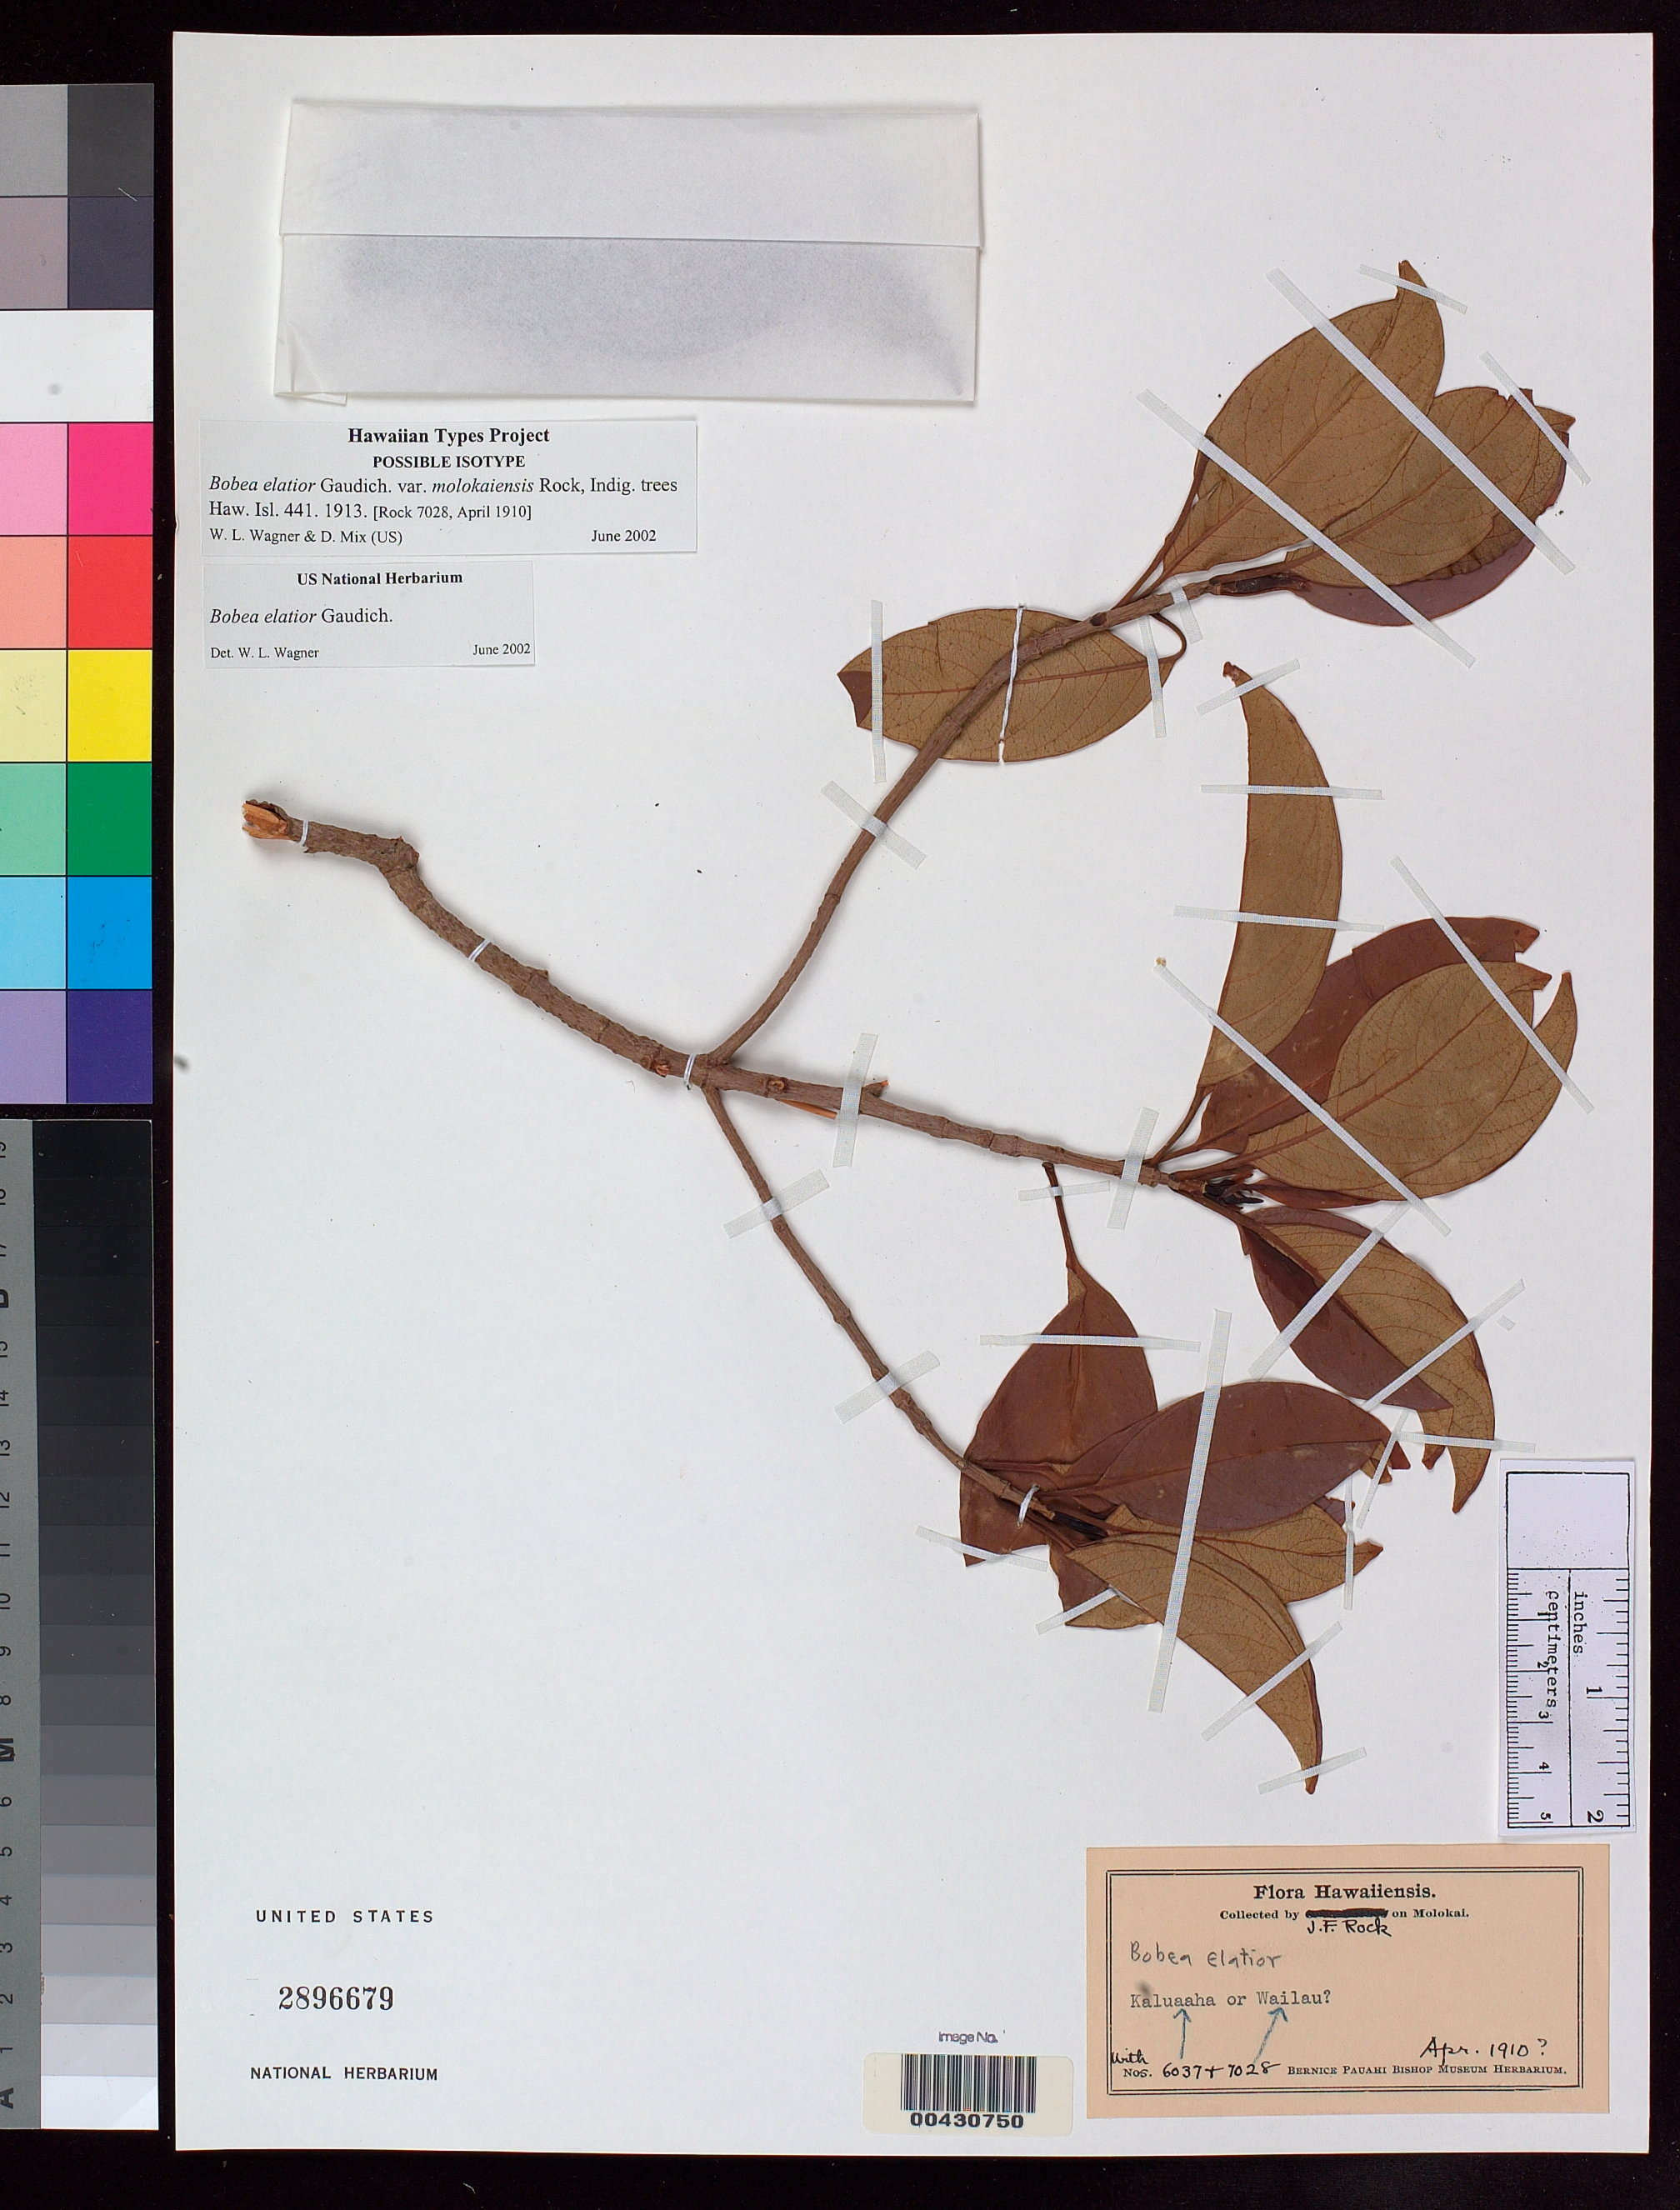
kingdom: Plantae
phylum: Tracheophyta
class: Magnoliopsida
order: Gentianales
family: Rubiaceae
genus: Bobea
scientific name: Bobea elatior var. molokaiensis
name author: Rock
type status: Possible Isotype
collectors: J. F. Rock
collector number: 6037 or 7028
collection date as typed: Apr 1910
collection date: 1910-04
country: United States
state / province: Hawaii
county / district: Maui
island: Moloka'i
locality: Kaluaaha or Wailau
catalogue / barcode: US 2896679